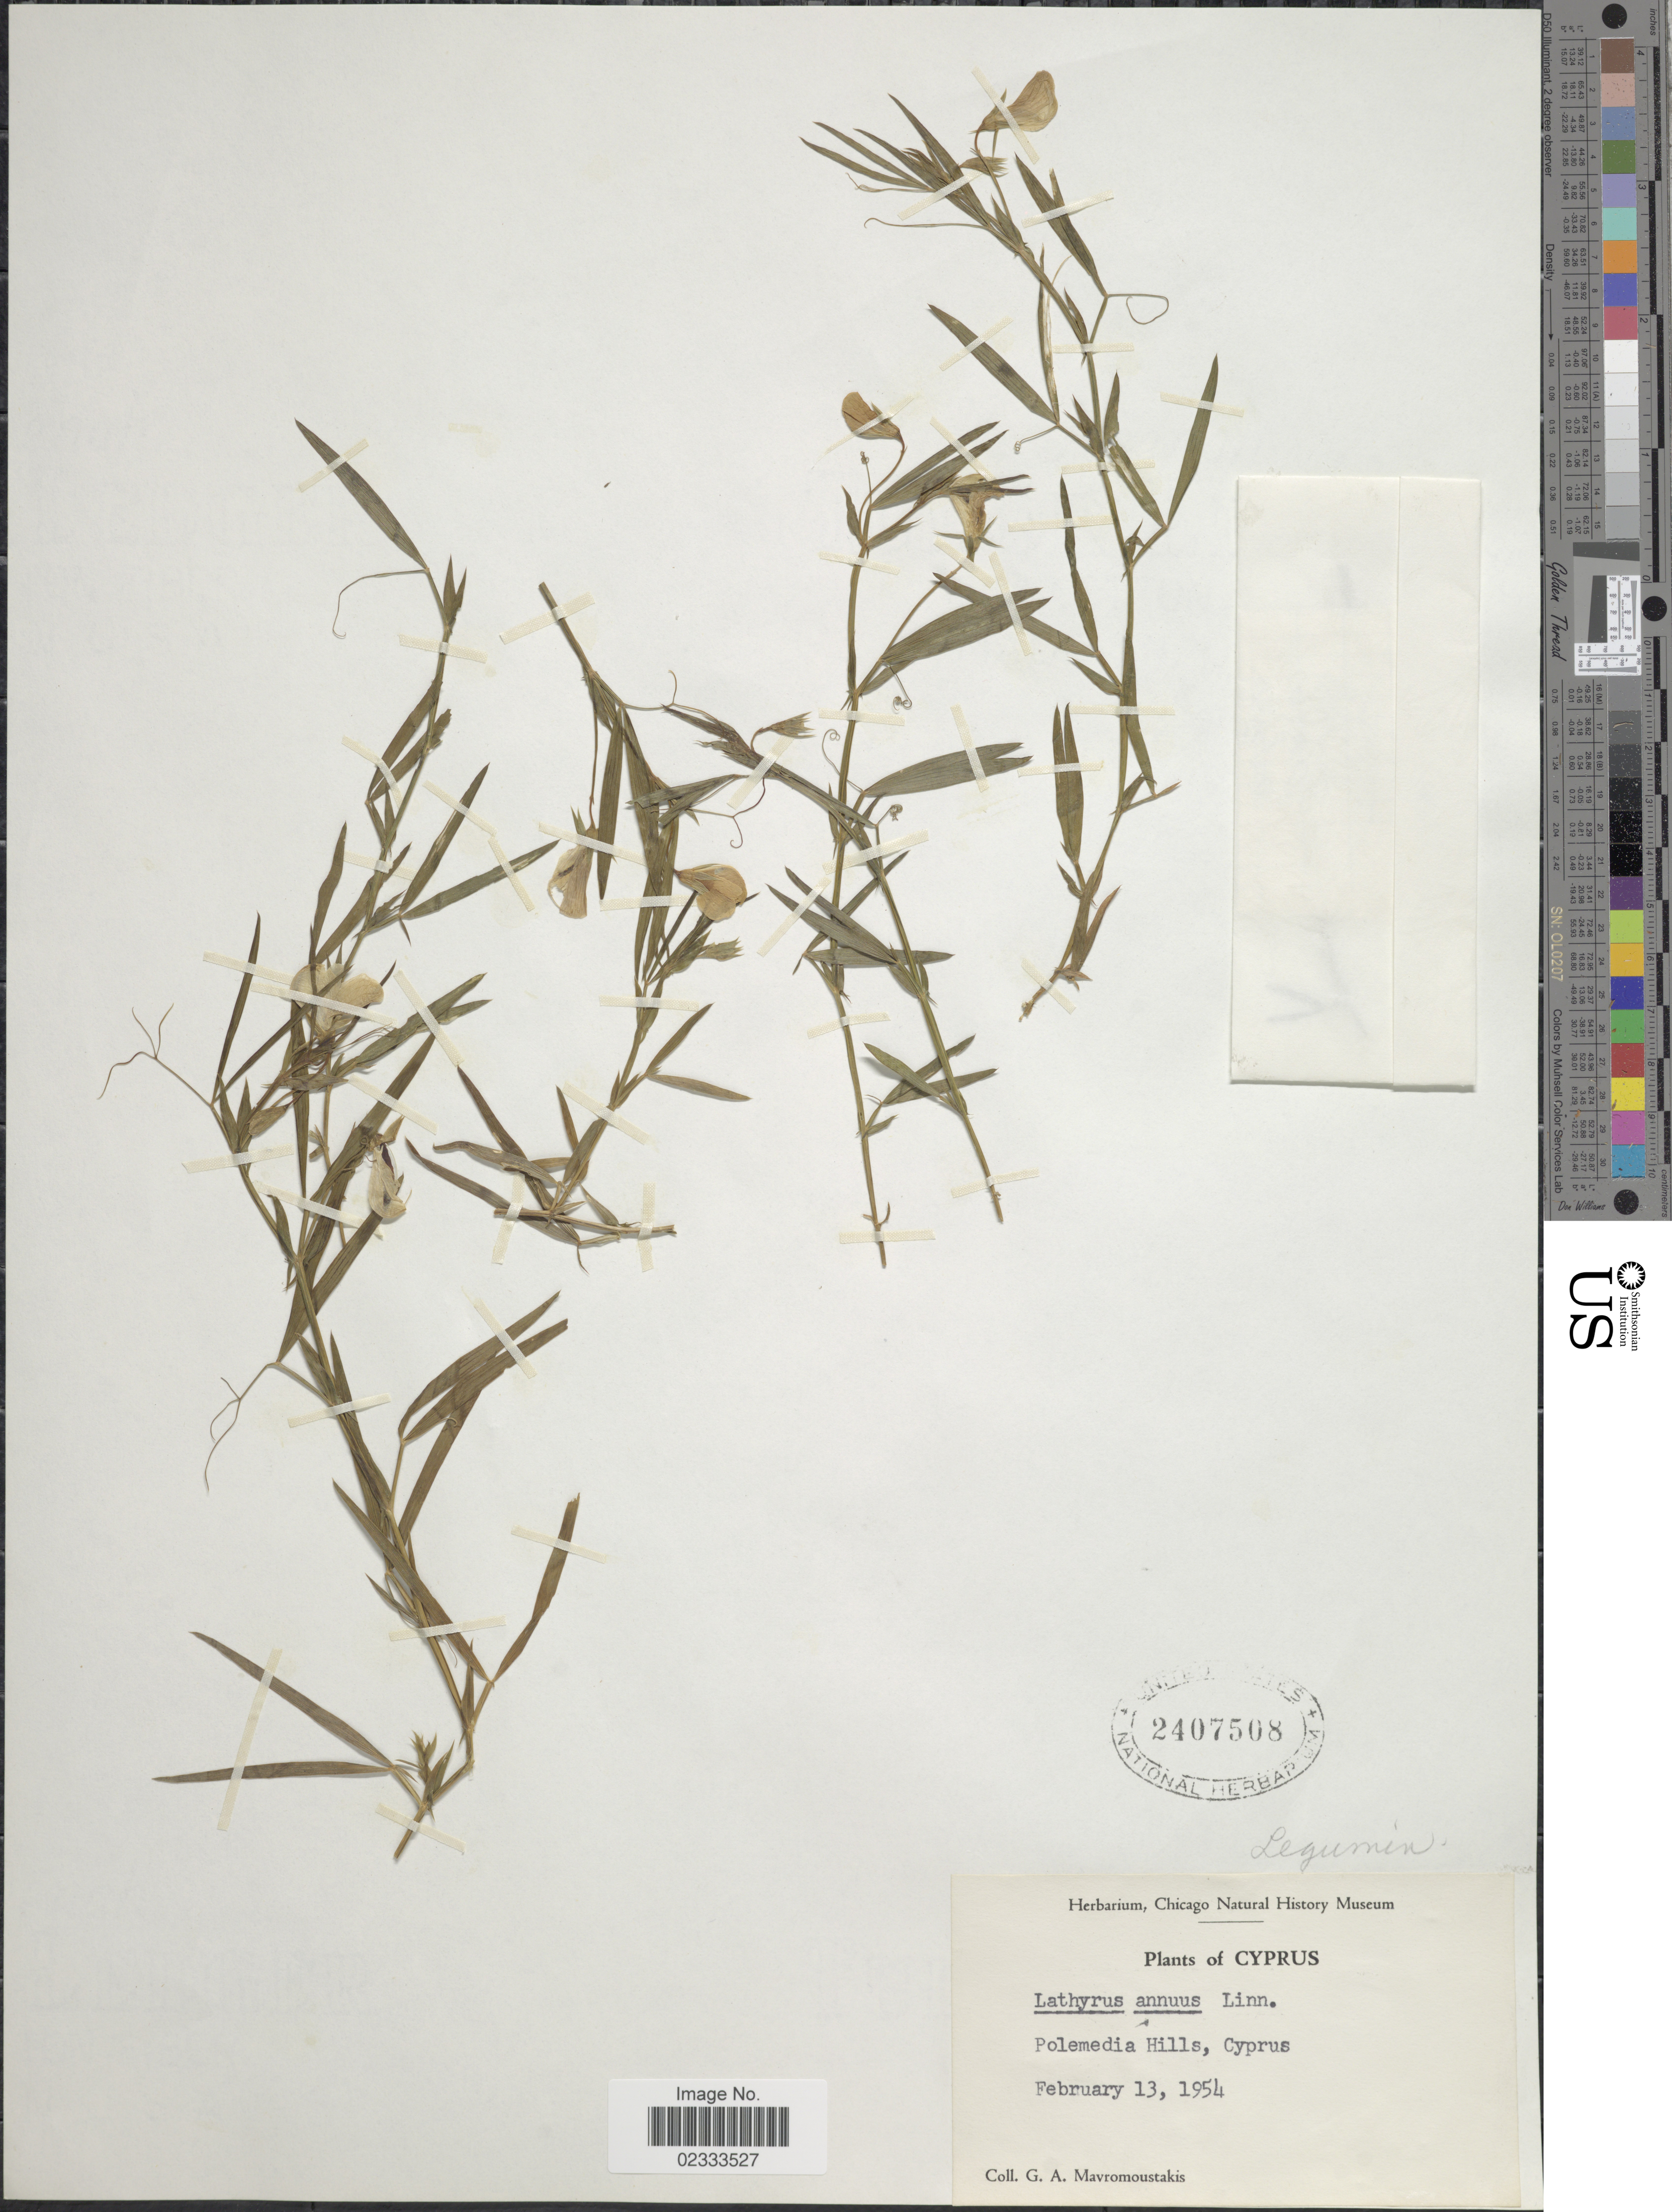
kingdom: Plantae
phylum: Tracheophyta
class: Magnoliopsida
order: Fabales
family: Fabaceae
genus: Lathyrus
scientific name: Lathyrus annuus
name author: L.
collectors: G. Mavromoustakis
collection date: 1954-02-13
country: Cyprus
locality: Polemedia Hills, Cyprus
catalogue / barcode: US 2407508